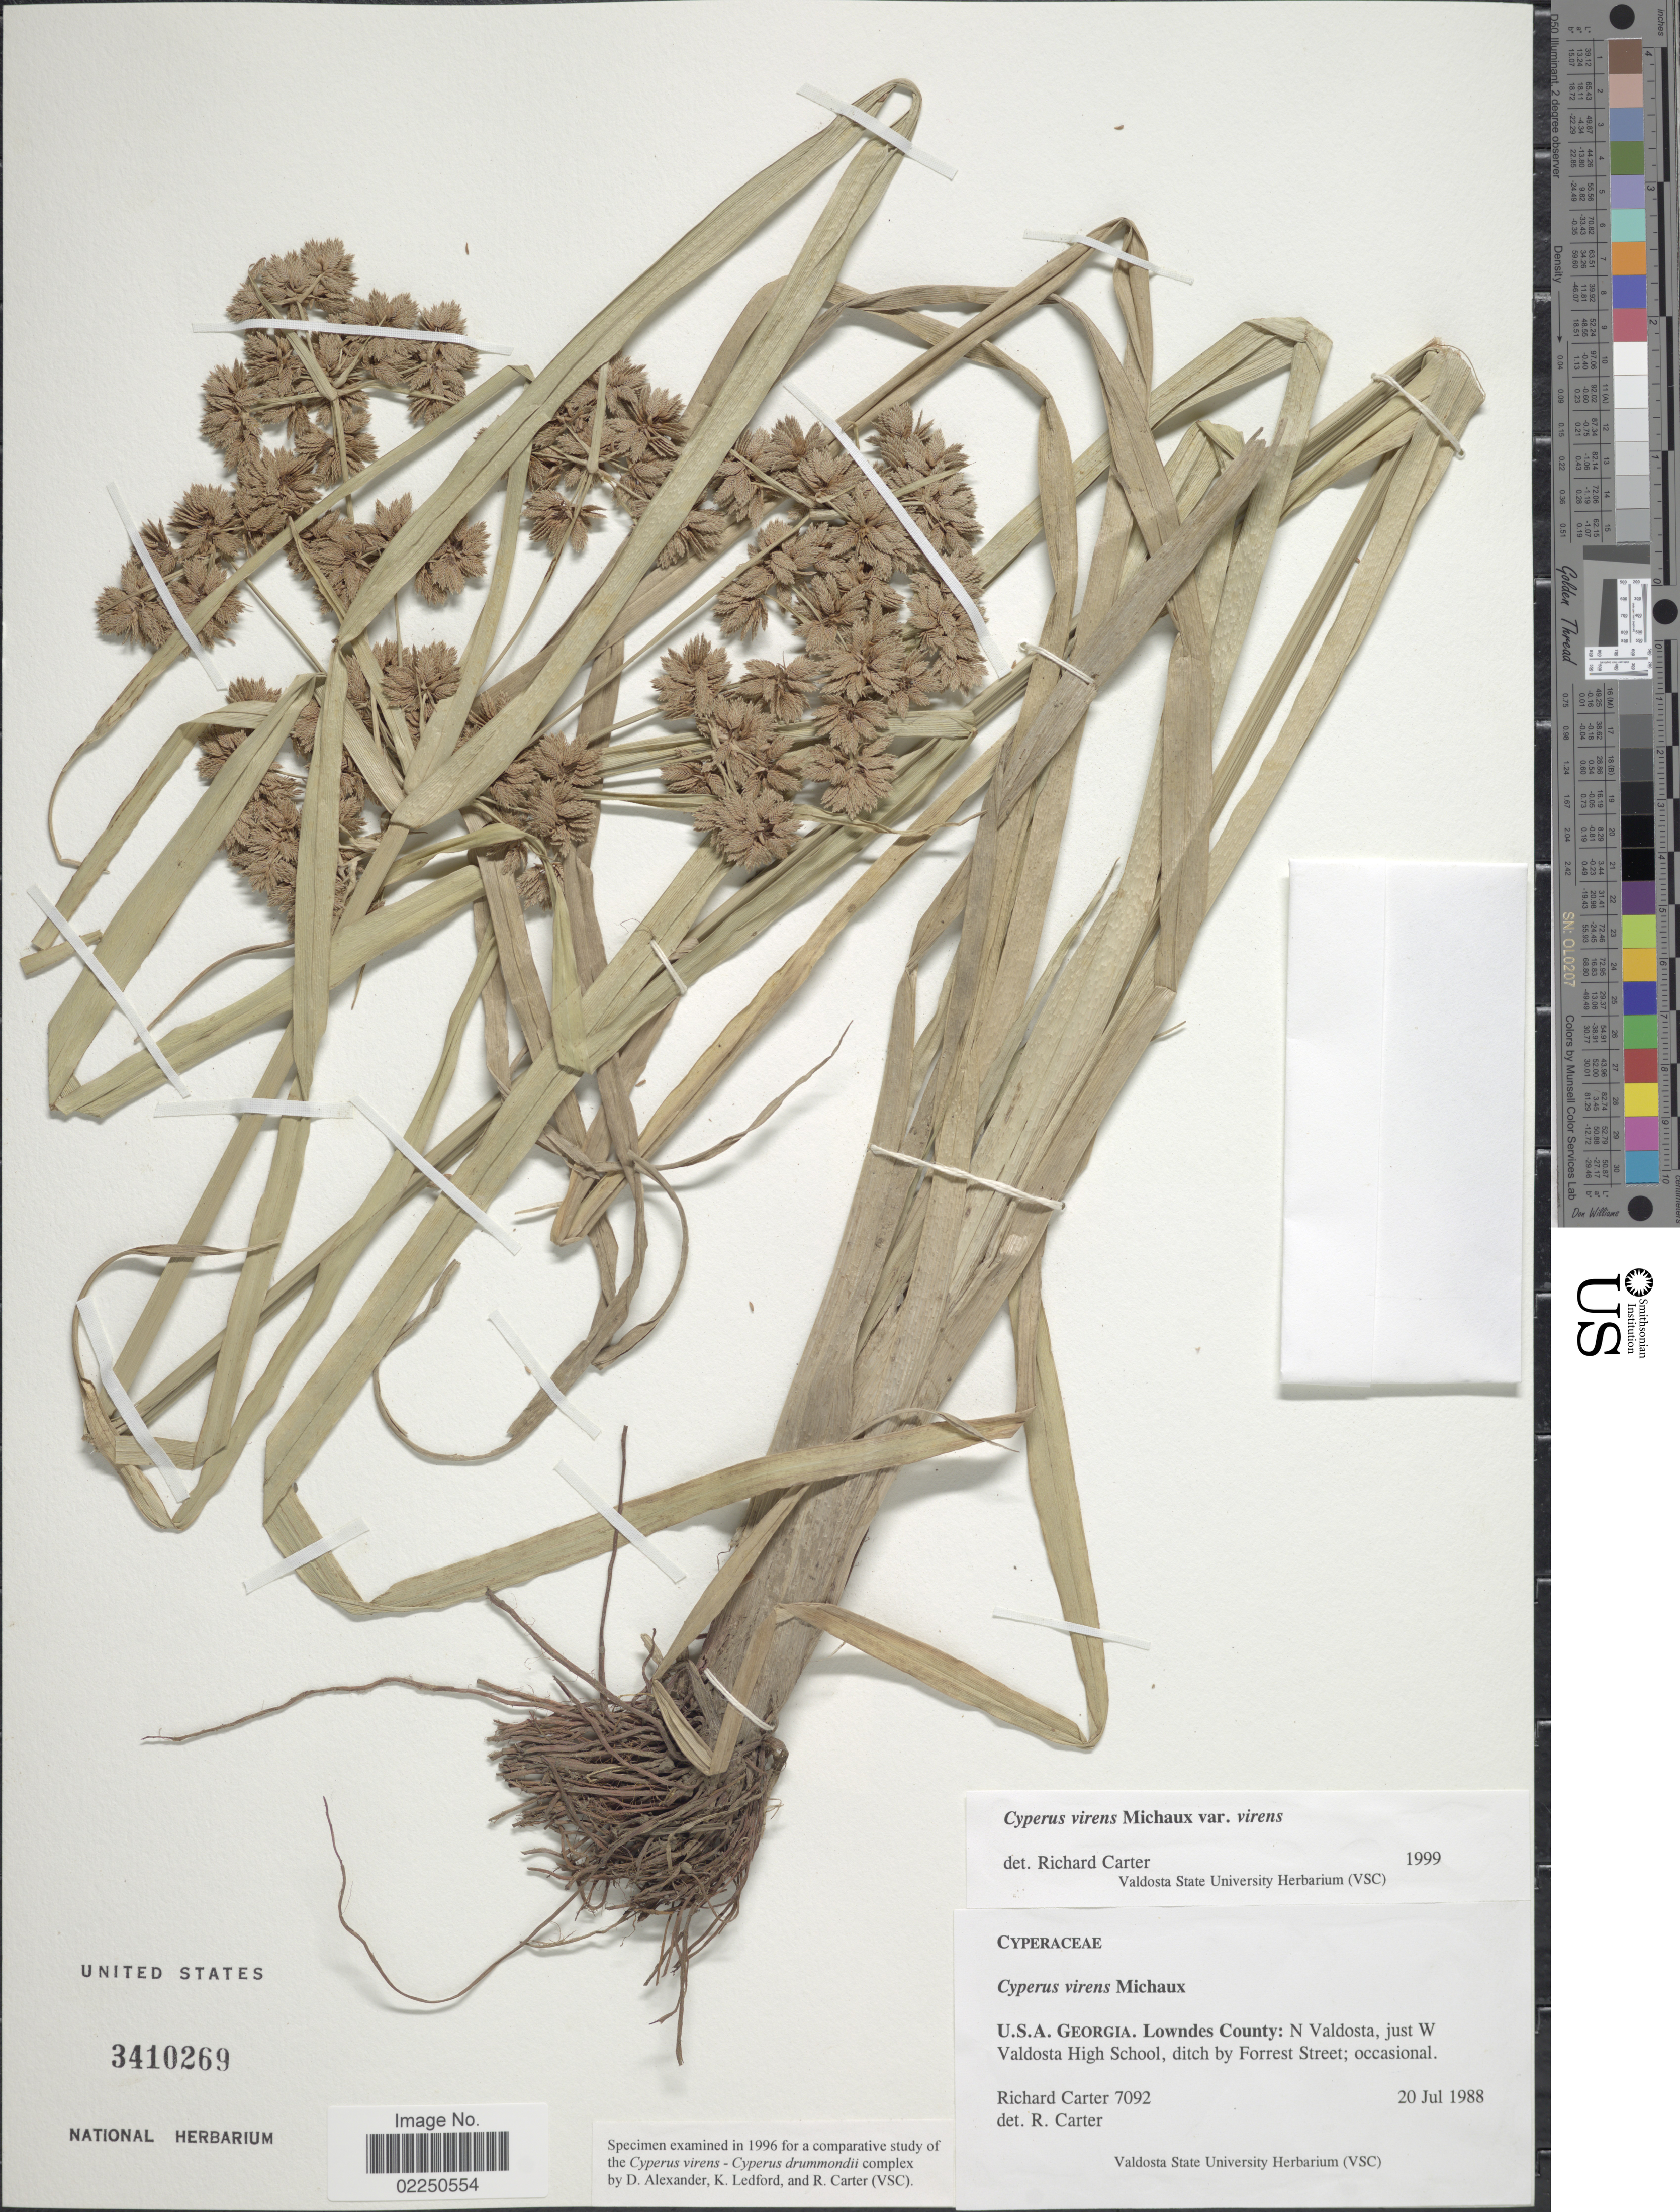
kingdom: Plantae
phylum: Tracheophyta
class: Liliopsida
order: Poales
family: Cyperaceae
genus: Cyperus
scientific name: Cyperus virens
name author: Michx.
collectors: R. Carter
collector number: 7092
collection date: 1988-07-20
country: United States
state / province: Georgia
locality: U.S.A. Lowndes County: N Valdosta, just W Valdosta High School, ditch by Forrest Street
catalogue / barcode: US 3410269